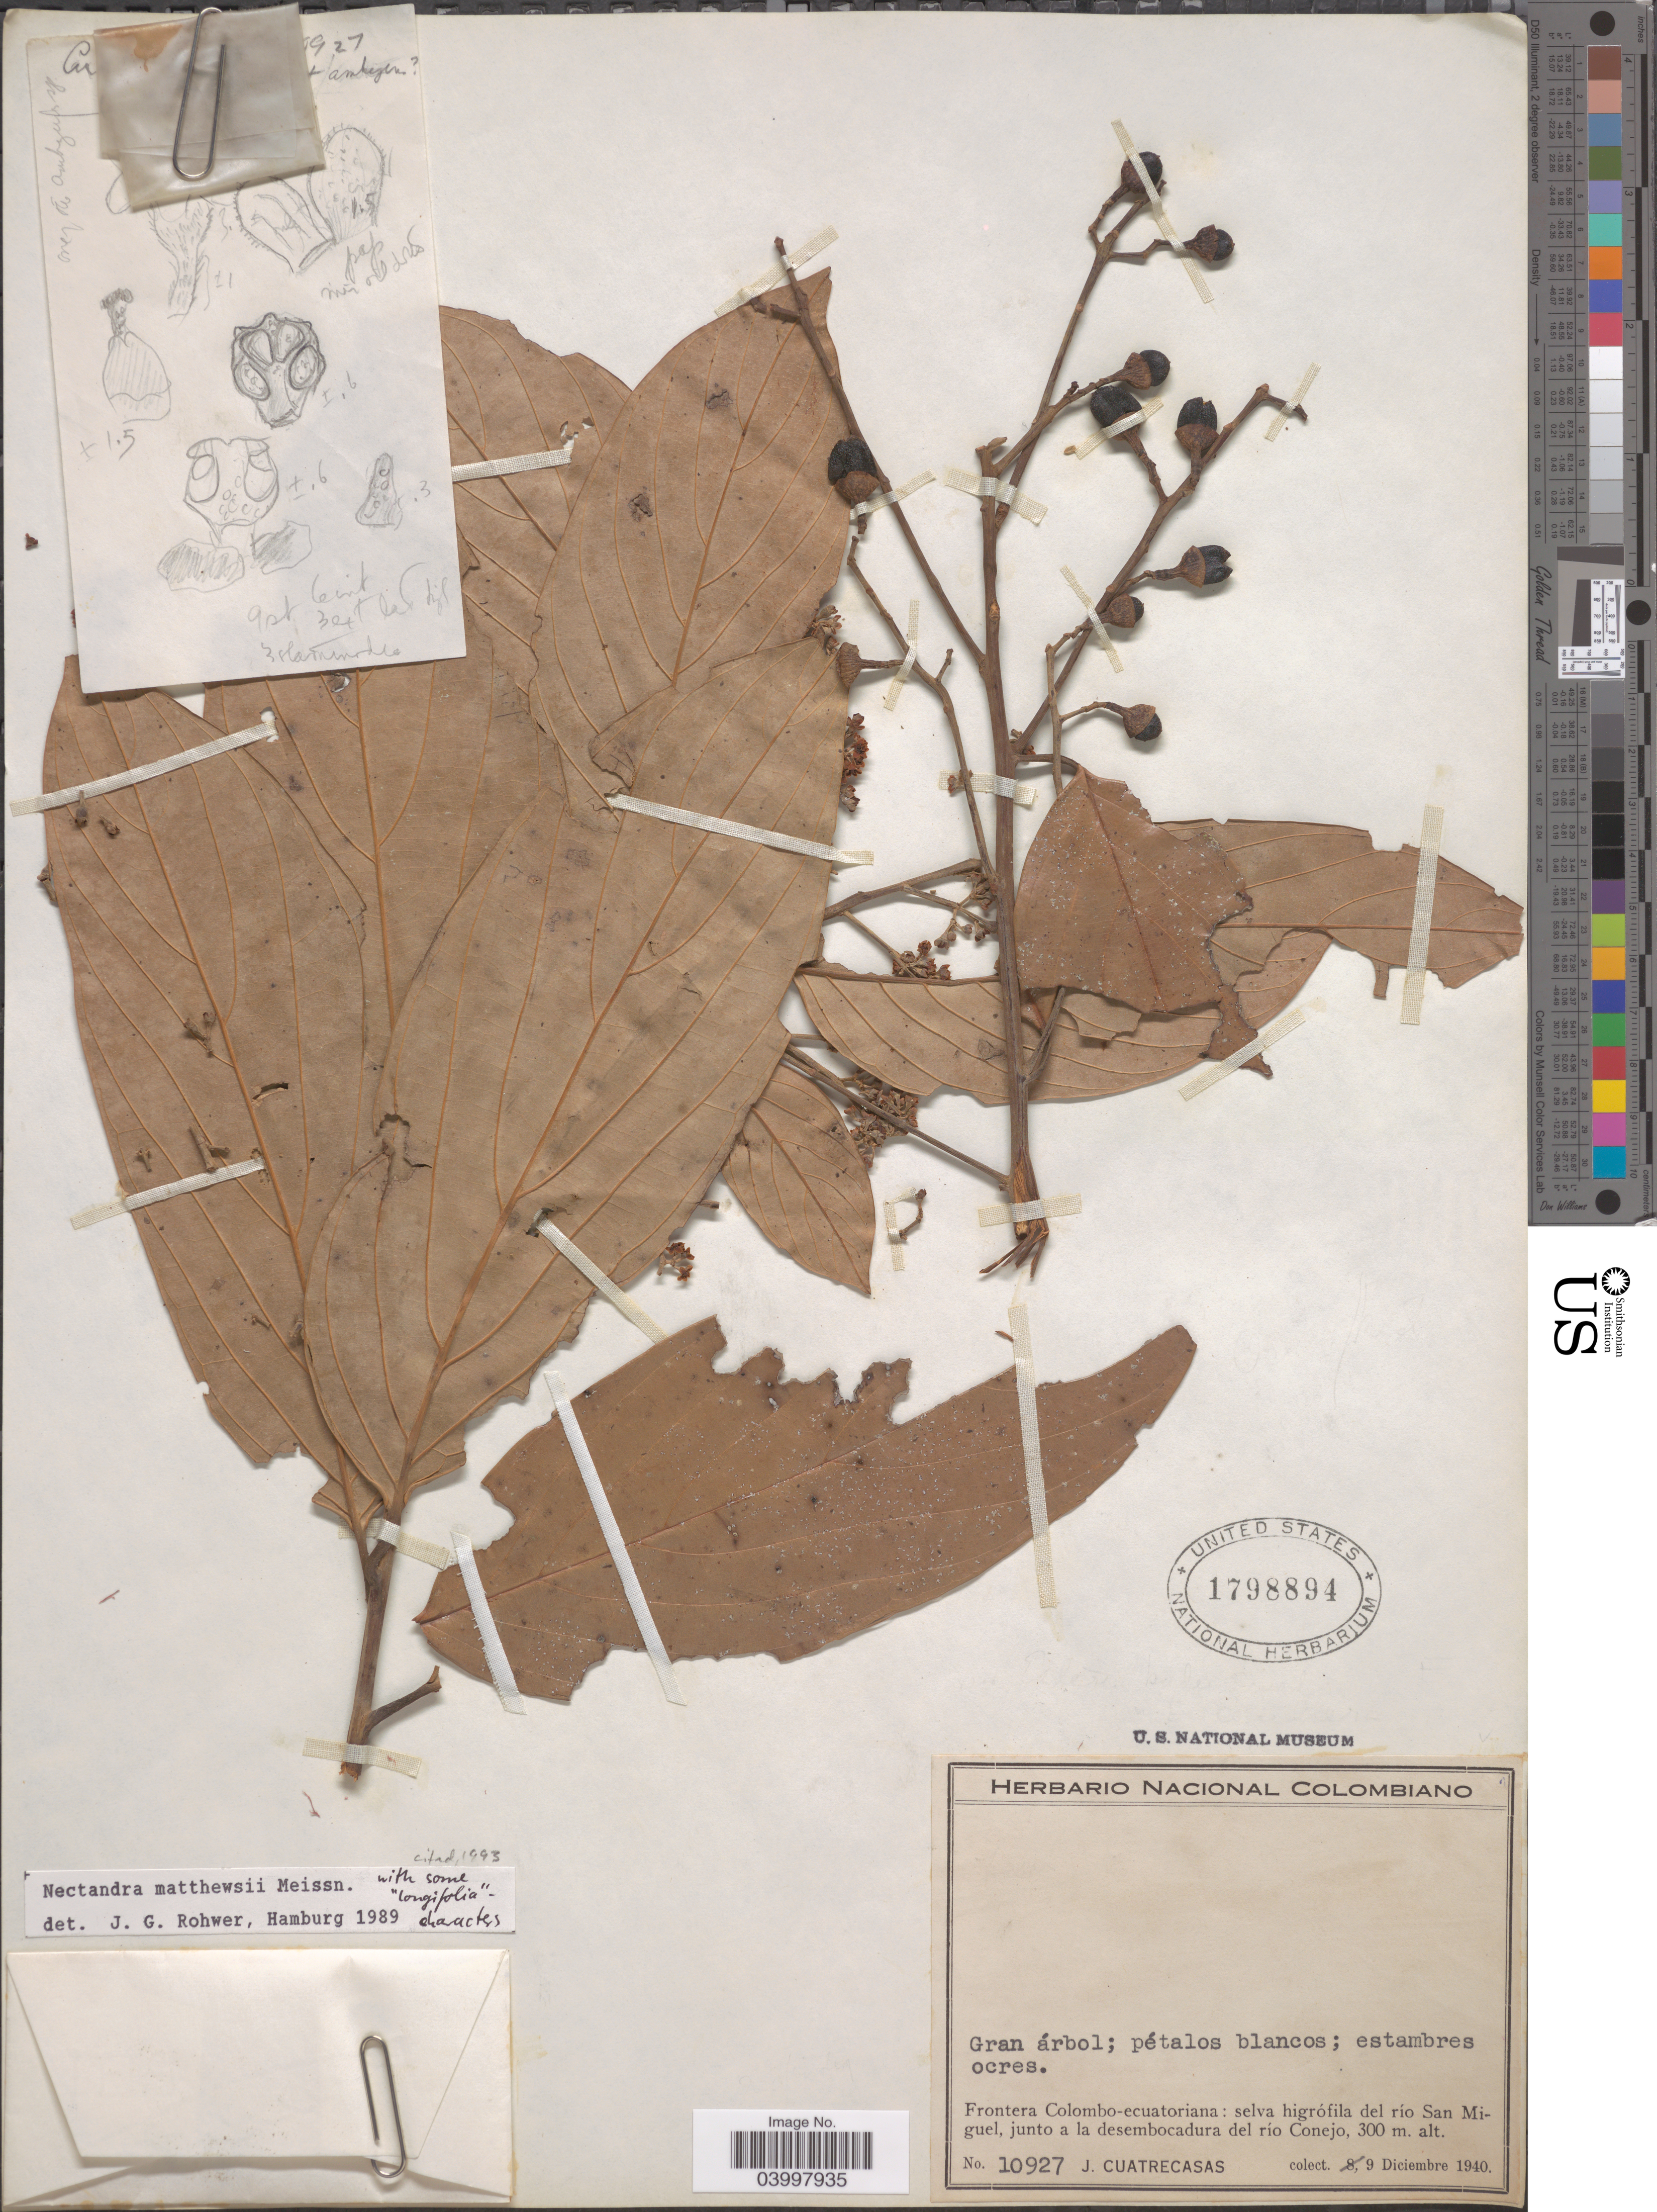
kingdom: Plantae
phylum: Tracheophyta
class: Magnoliopsida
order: Laurales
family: Lauraceae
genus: Nectandra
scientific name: Nectandra matthewsii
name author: Meisn.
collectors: J. Cuatrecasas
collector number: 10927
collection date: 1940-12-09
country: Colombia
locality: Frontera Colombo-ecuatoriana: selva higrófila del río San Miguel, junto a la desembocadura del río Conejo.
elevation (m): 300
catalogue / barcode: US 1798894